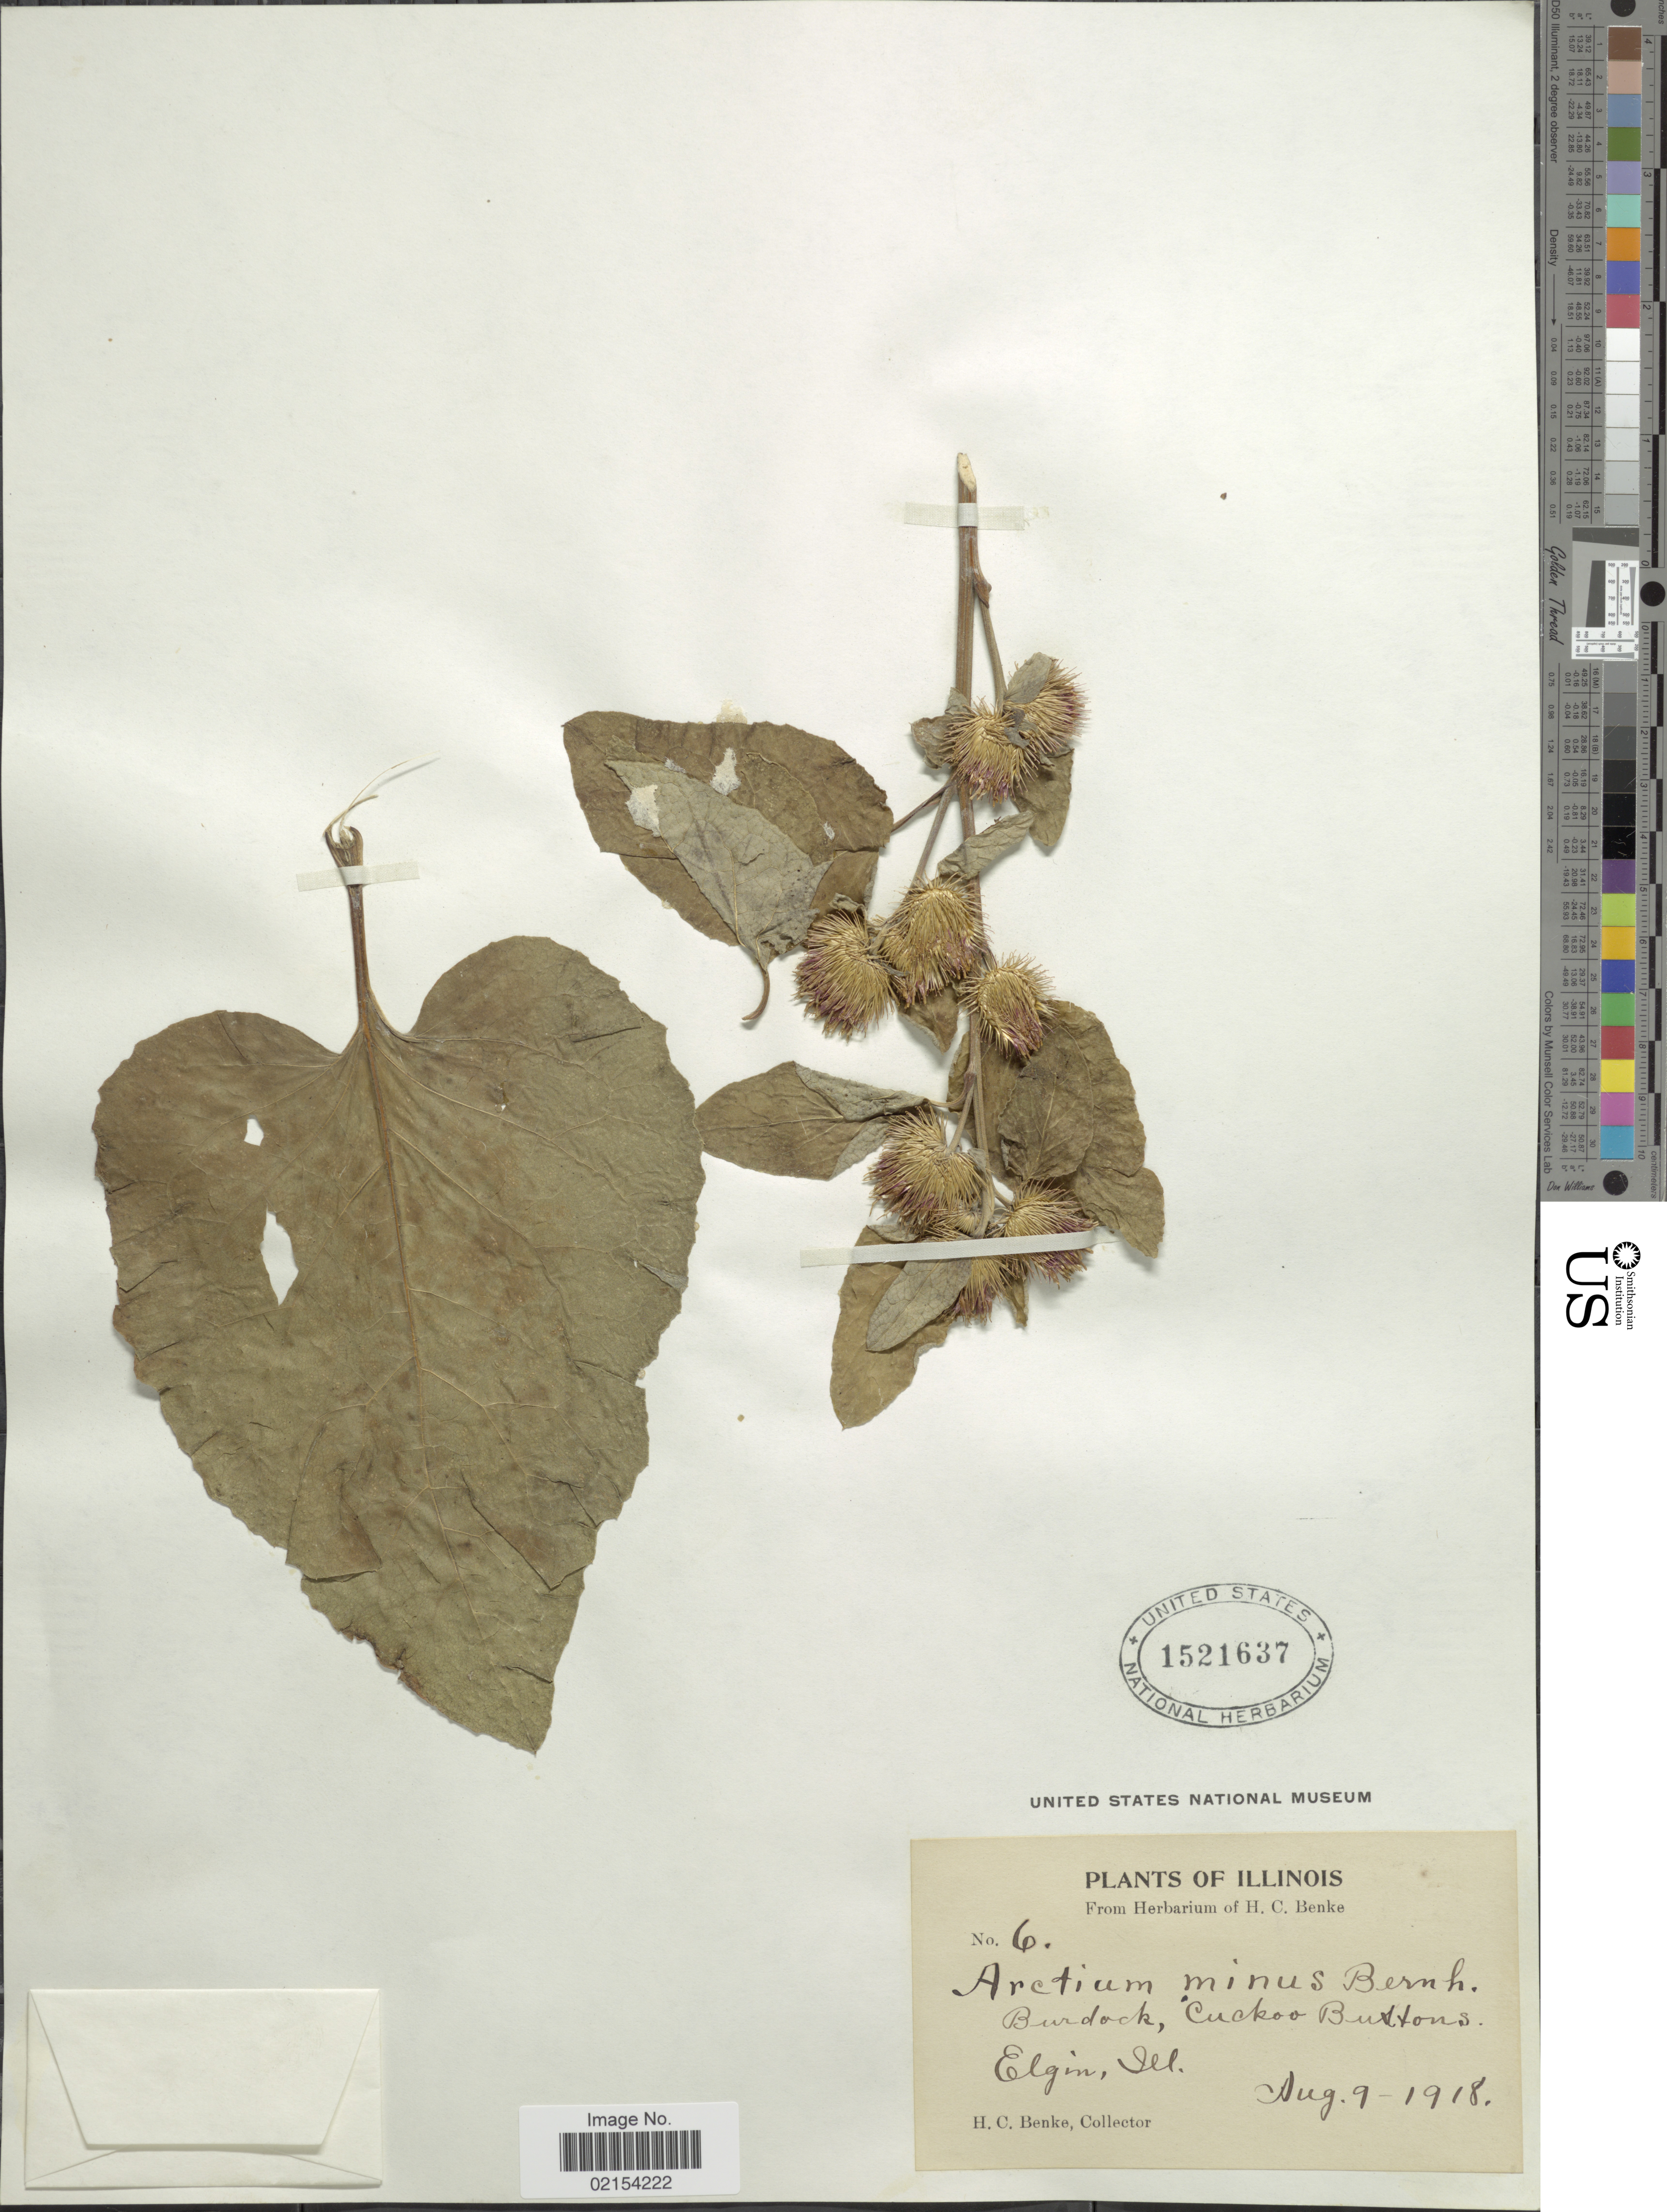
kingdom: Plantae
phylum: Tracheophyta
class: Magnoliopsida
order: Asterales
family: Asteraceae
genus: Arctium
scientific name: Arctium minus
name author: (Hill) Bernh.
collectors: H. Benke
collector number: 6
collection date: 1918-08-09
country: United States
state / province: Illinois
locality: Burdock, Cuckoo Buttons Elgin, Ill.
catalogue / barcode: US 1521637